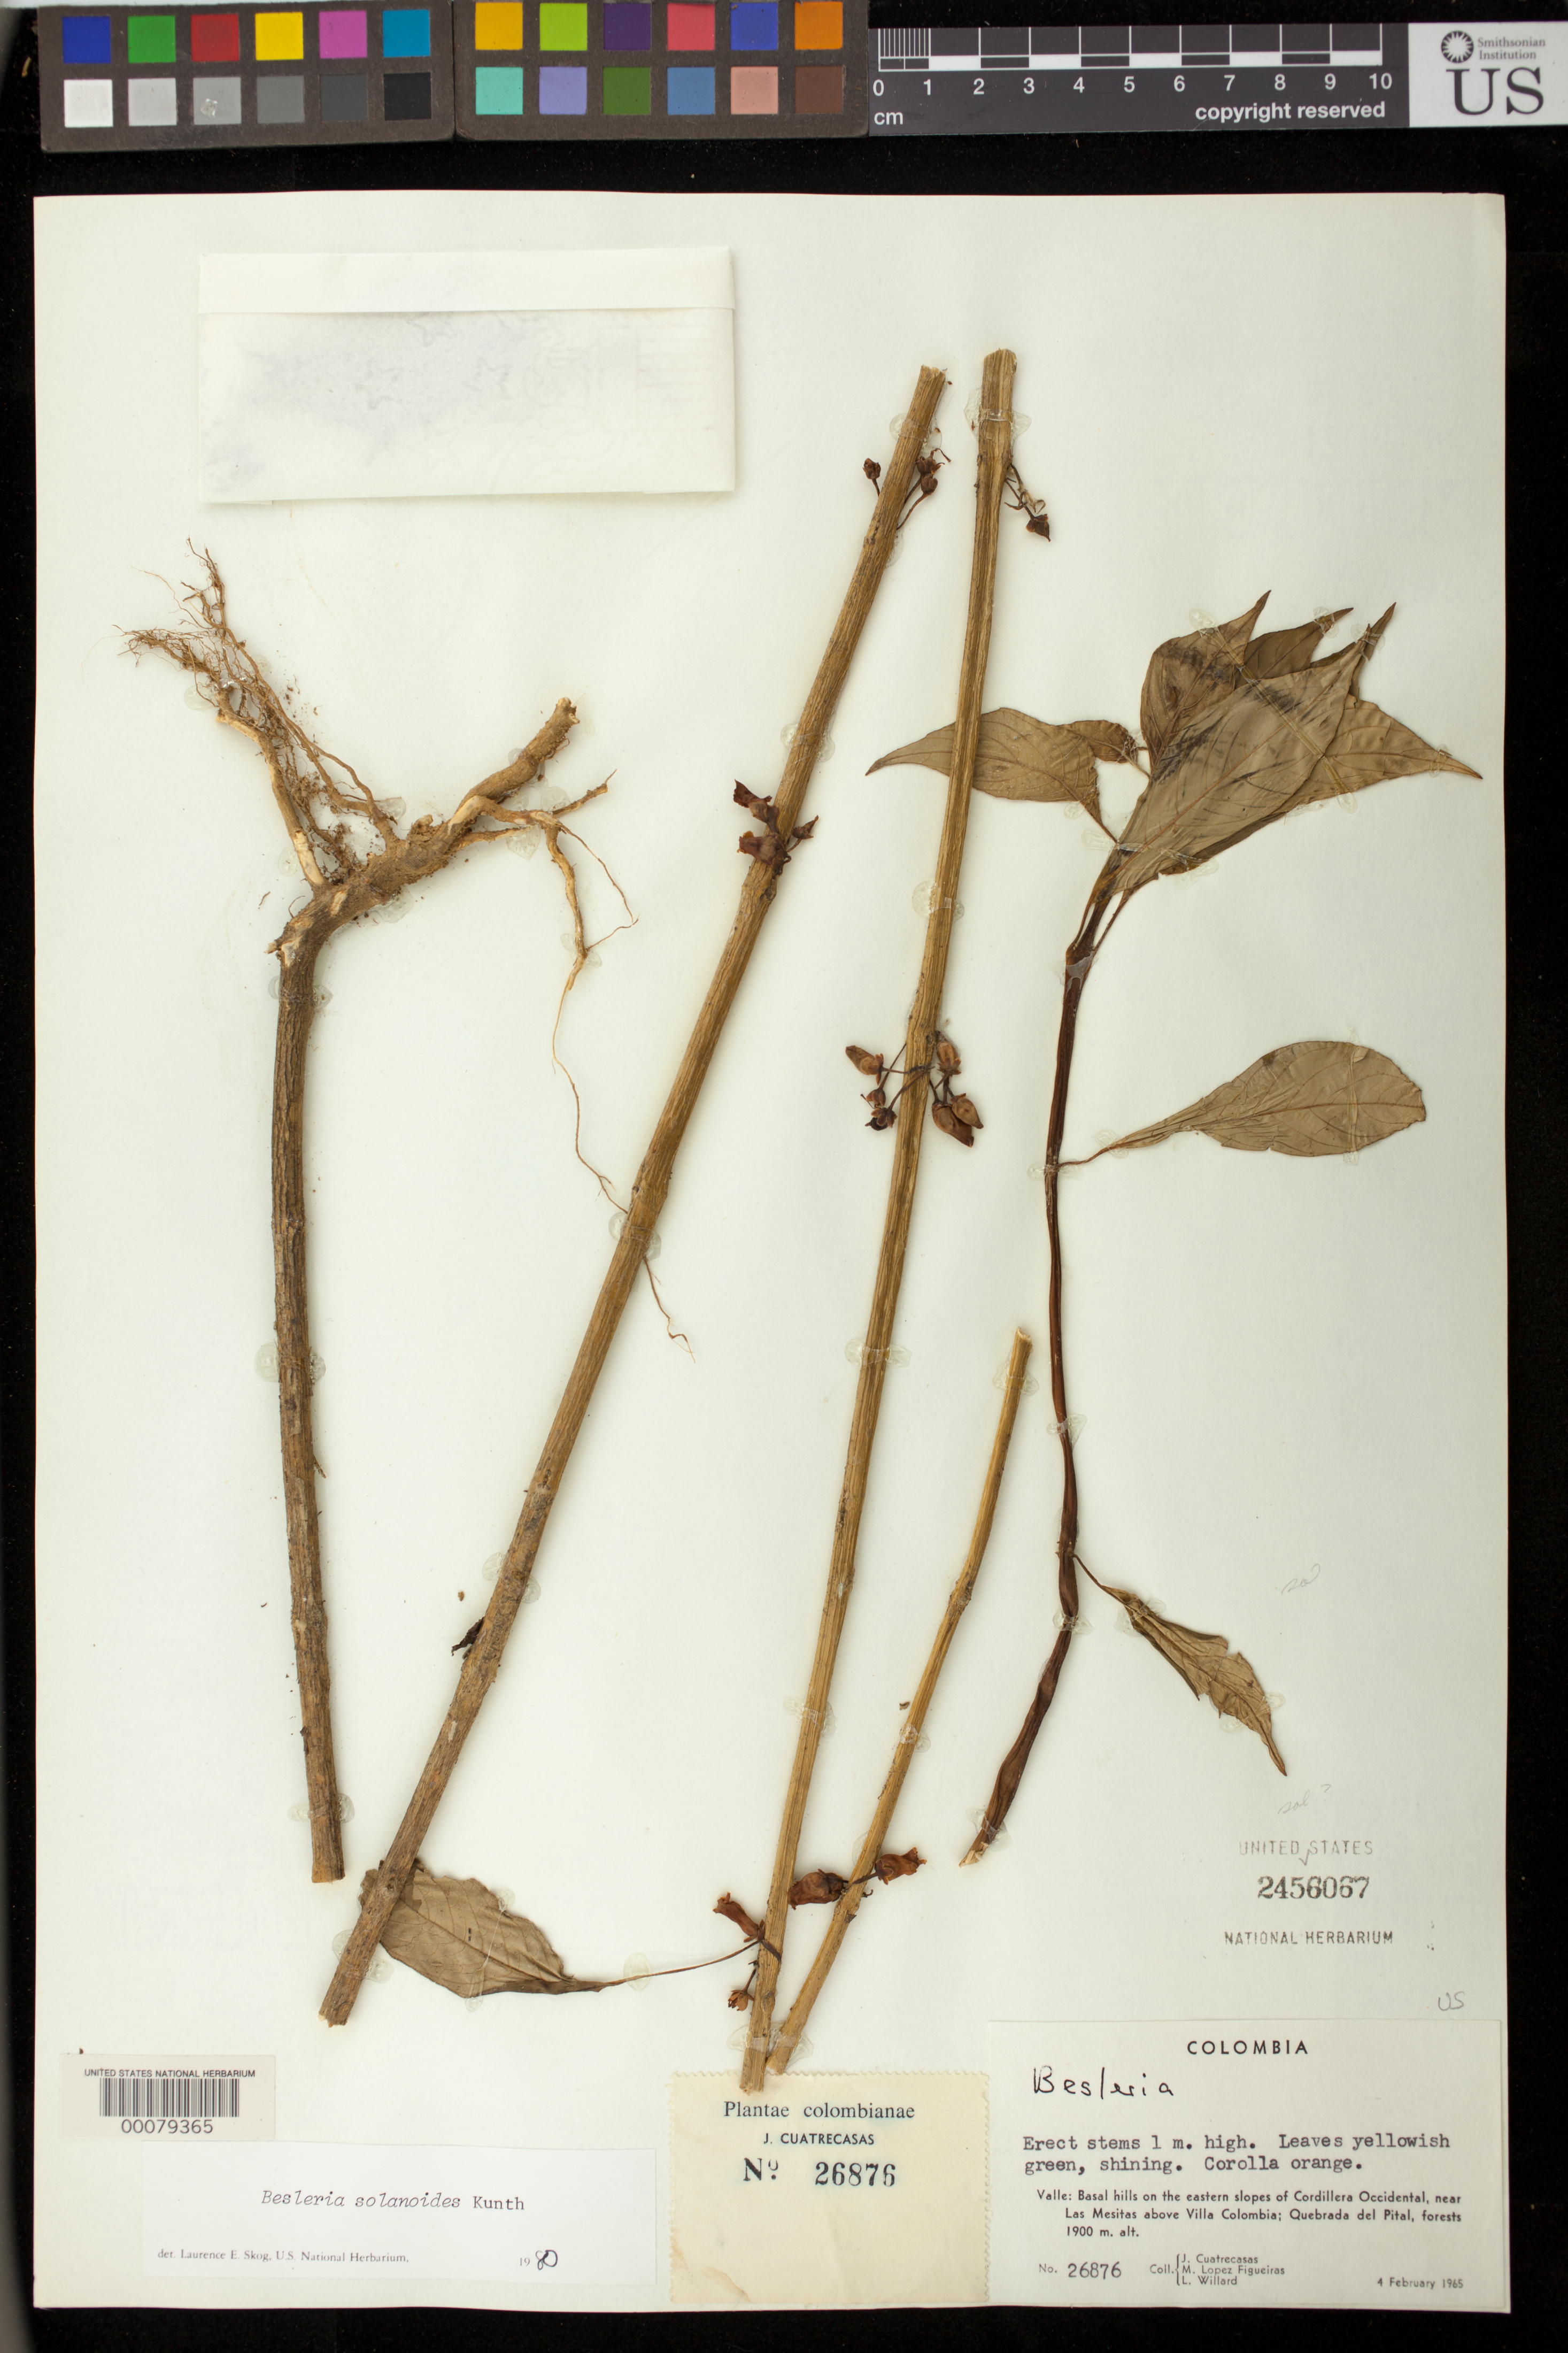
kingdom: Plantae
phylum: Tracheophyta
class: Magnoliopsida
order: Lamiales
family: Gesneriaceae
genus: Besleria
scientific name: Besleria solanoides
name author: Kunth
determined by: Skog, Laurence E.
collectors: J. Cuatrecasas, M. López Figueiras & L. Willard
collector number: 26876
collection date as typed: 04 Feb 1965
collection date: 1965-02-04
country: Colombia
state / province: Valle del Cauca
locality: Basal hills on the eastern slopes of Cordillera Occidental, near Las Mesitas above Villa Colombia, Quebrada del Pital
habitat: Forests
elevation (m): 1900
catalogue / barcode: US 2456067